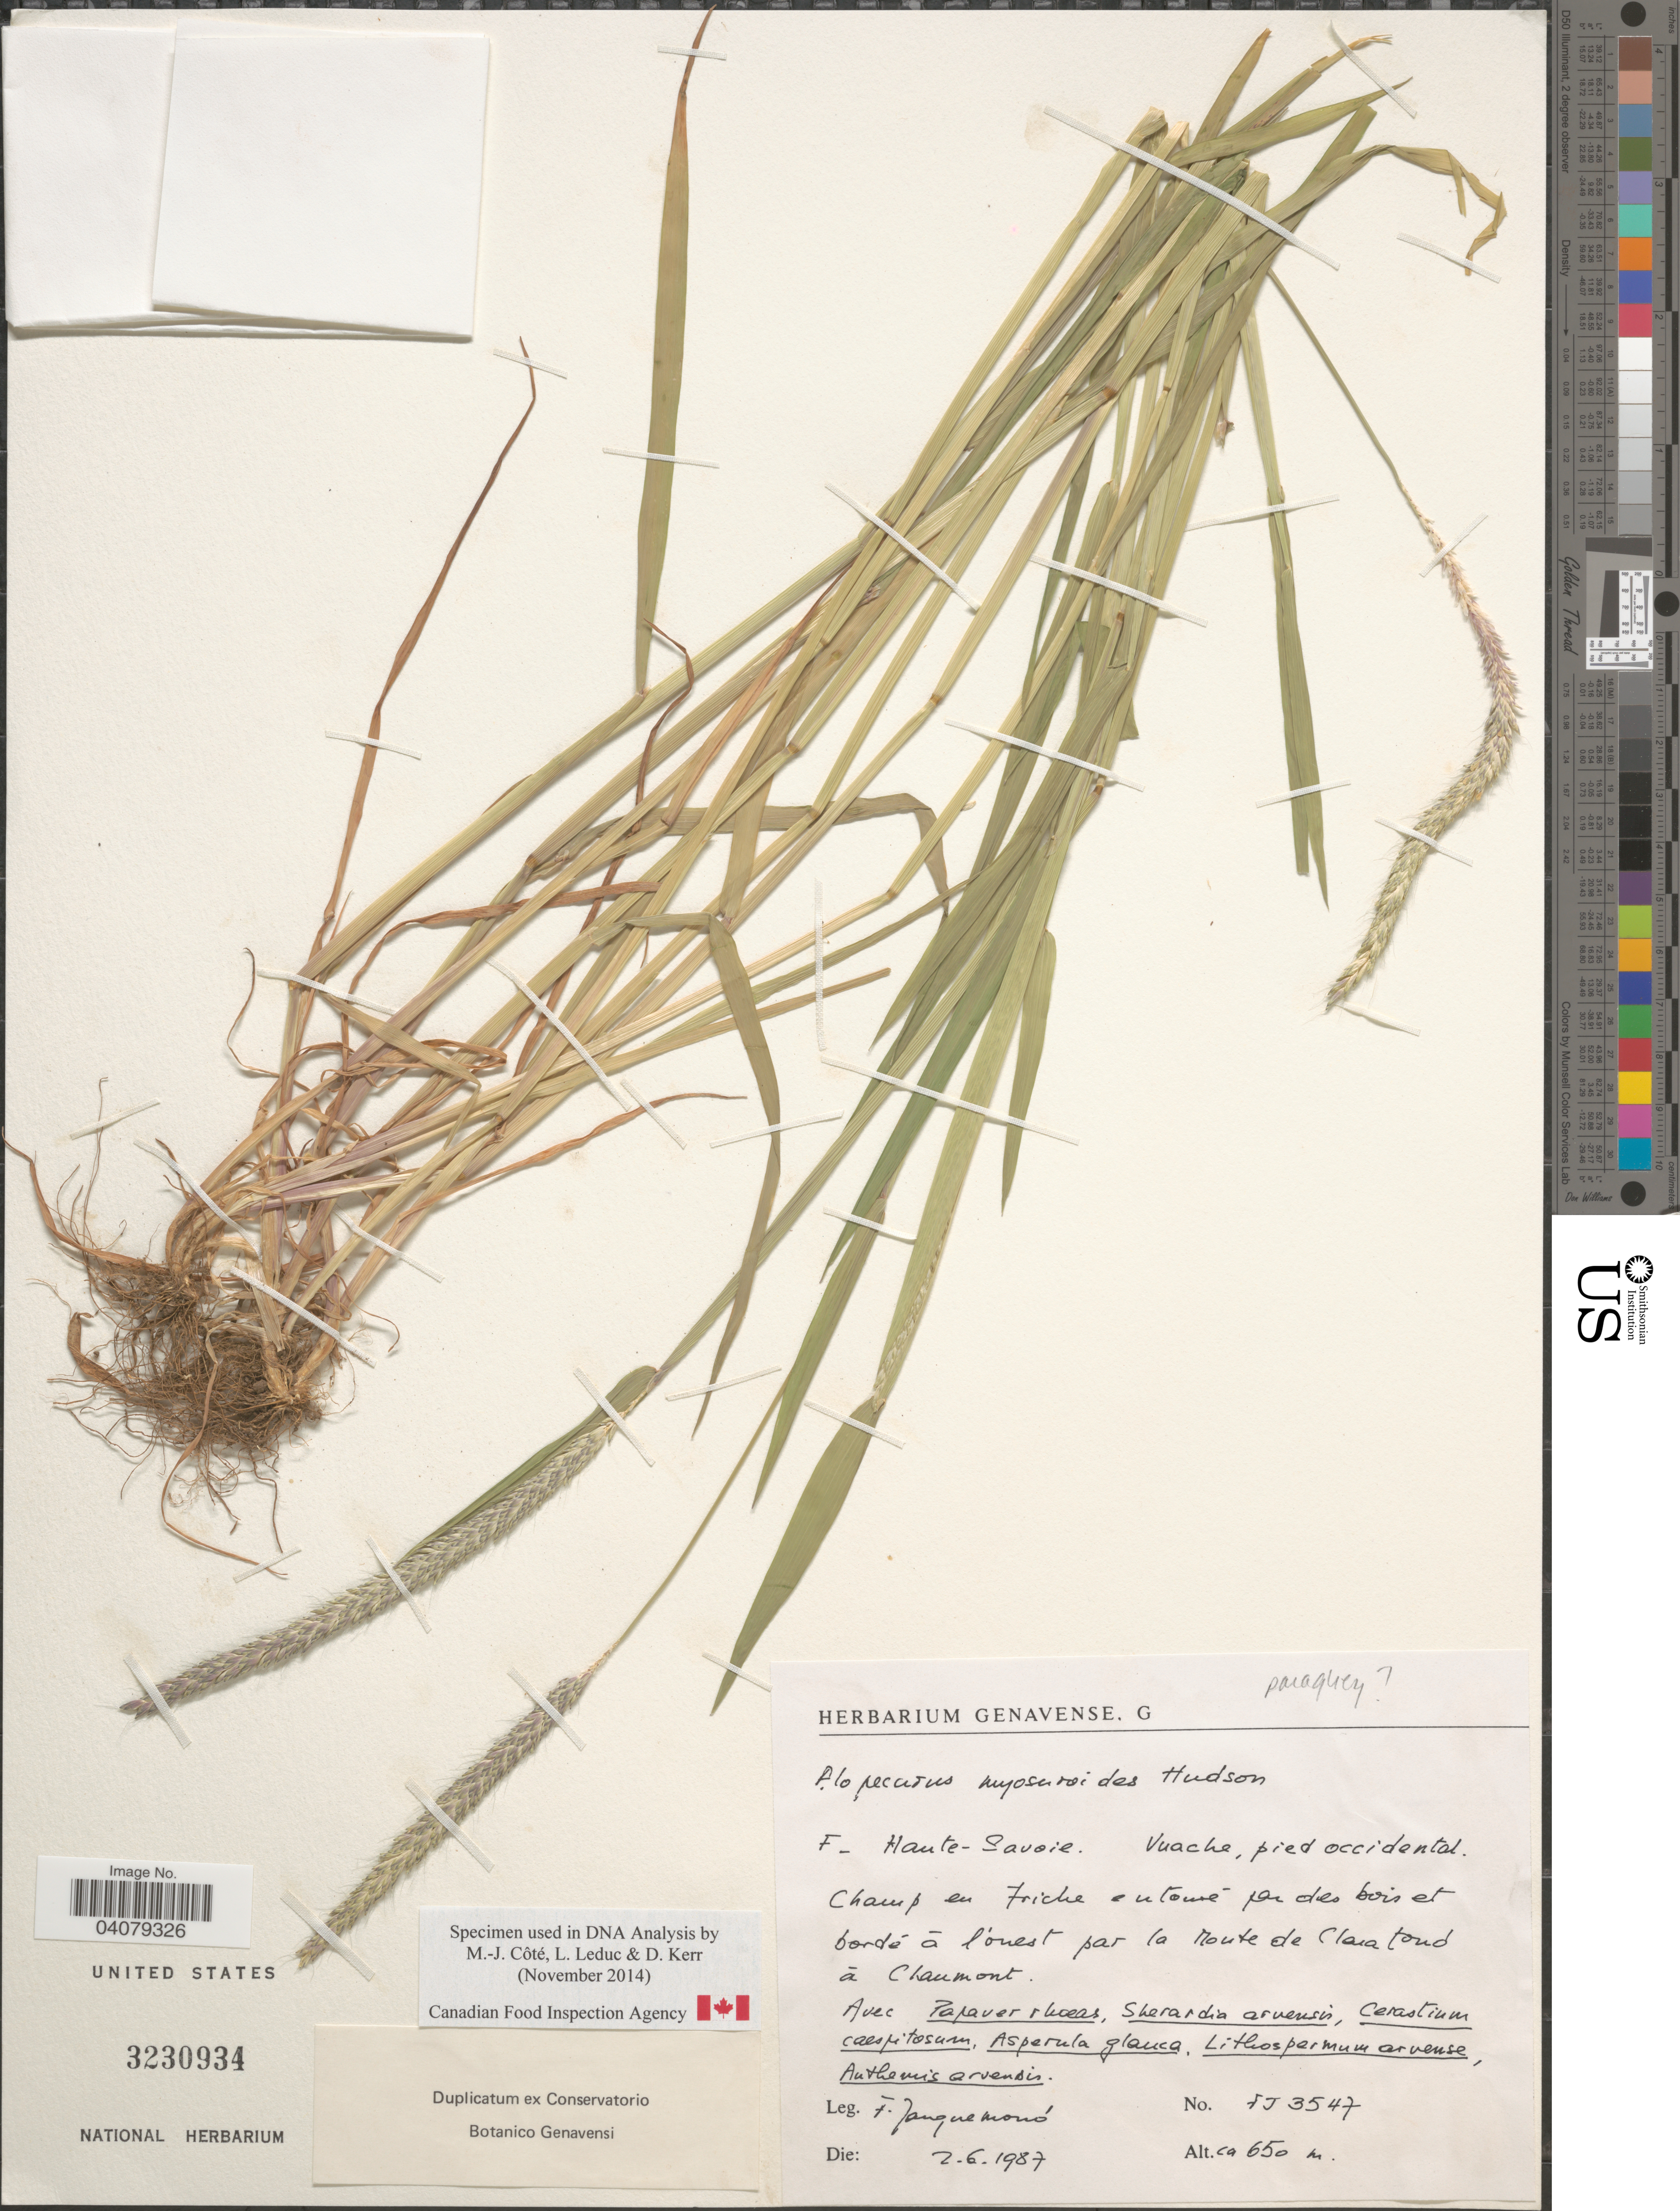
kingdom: Plantae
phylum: Tracheophyta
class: Liliopsida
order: Poales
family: Poaceae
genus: Alopecurus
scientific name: Alopecurus myosuroides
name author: Huds.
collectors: F. Janquemonó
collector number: FJ3547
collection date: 1987-06-02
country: France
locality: Haute-Savoie. Vuache, pied occidental. Champ en friche entousés par des bois et bordé á l'ouest par la Monte de la Claratond á Chaumont.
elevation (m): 650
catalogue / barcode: US 3230934